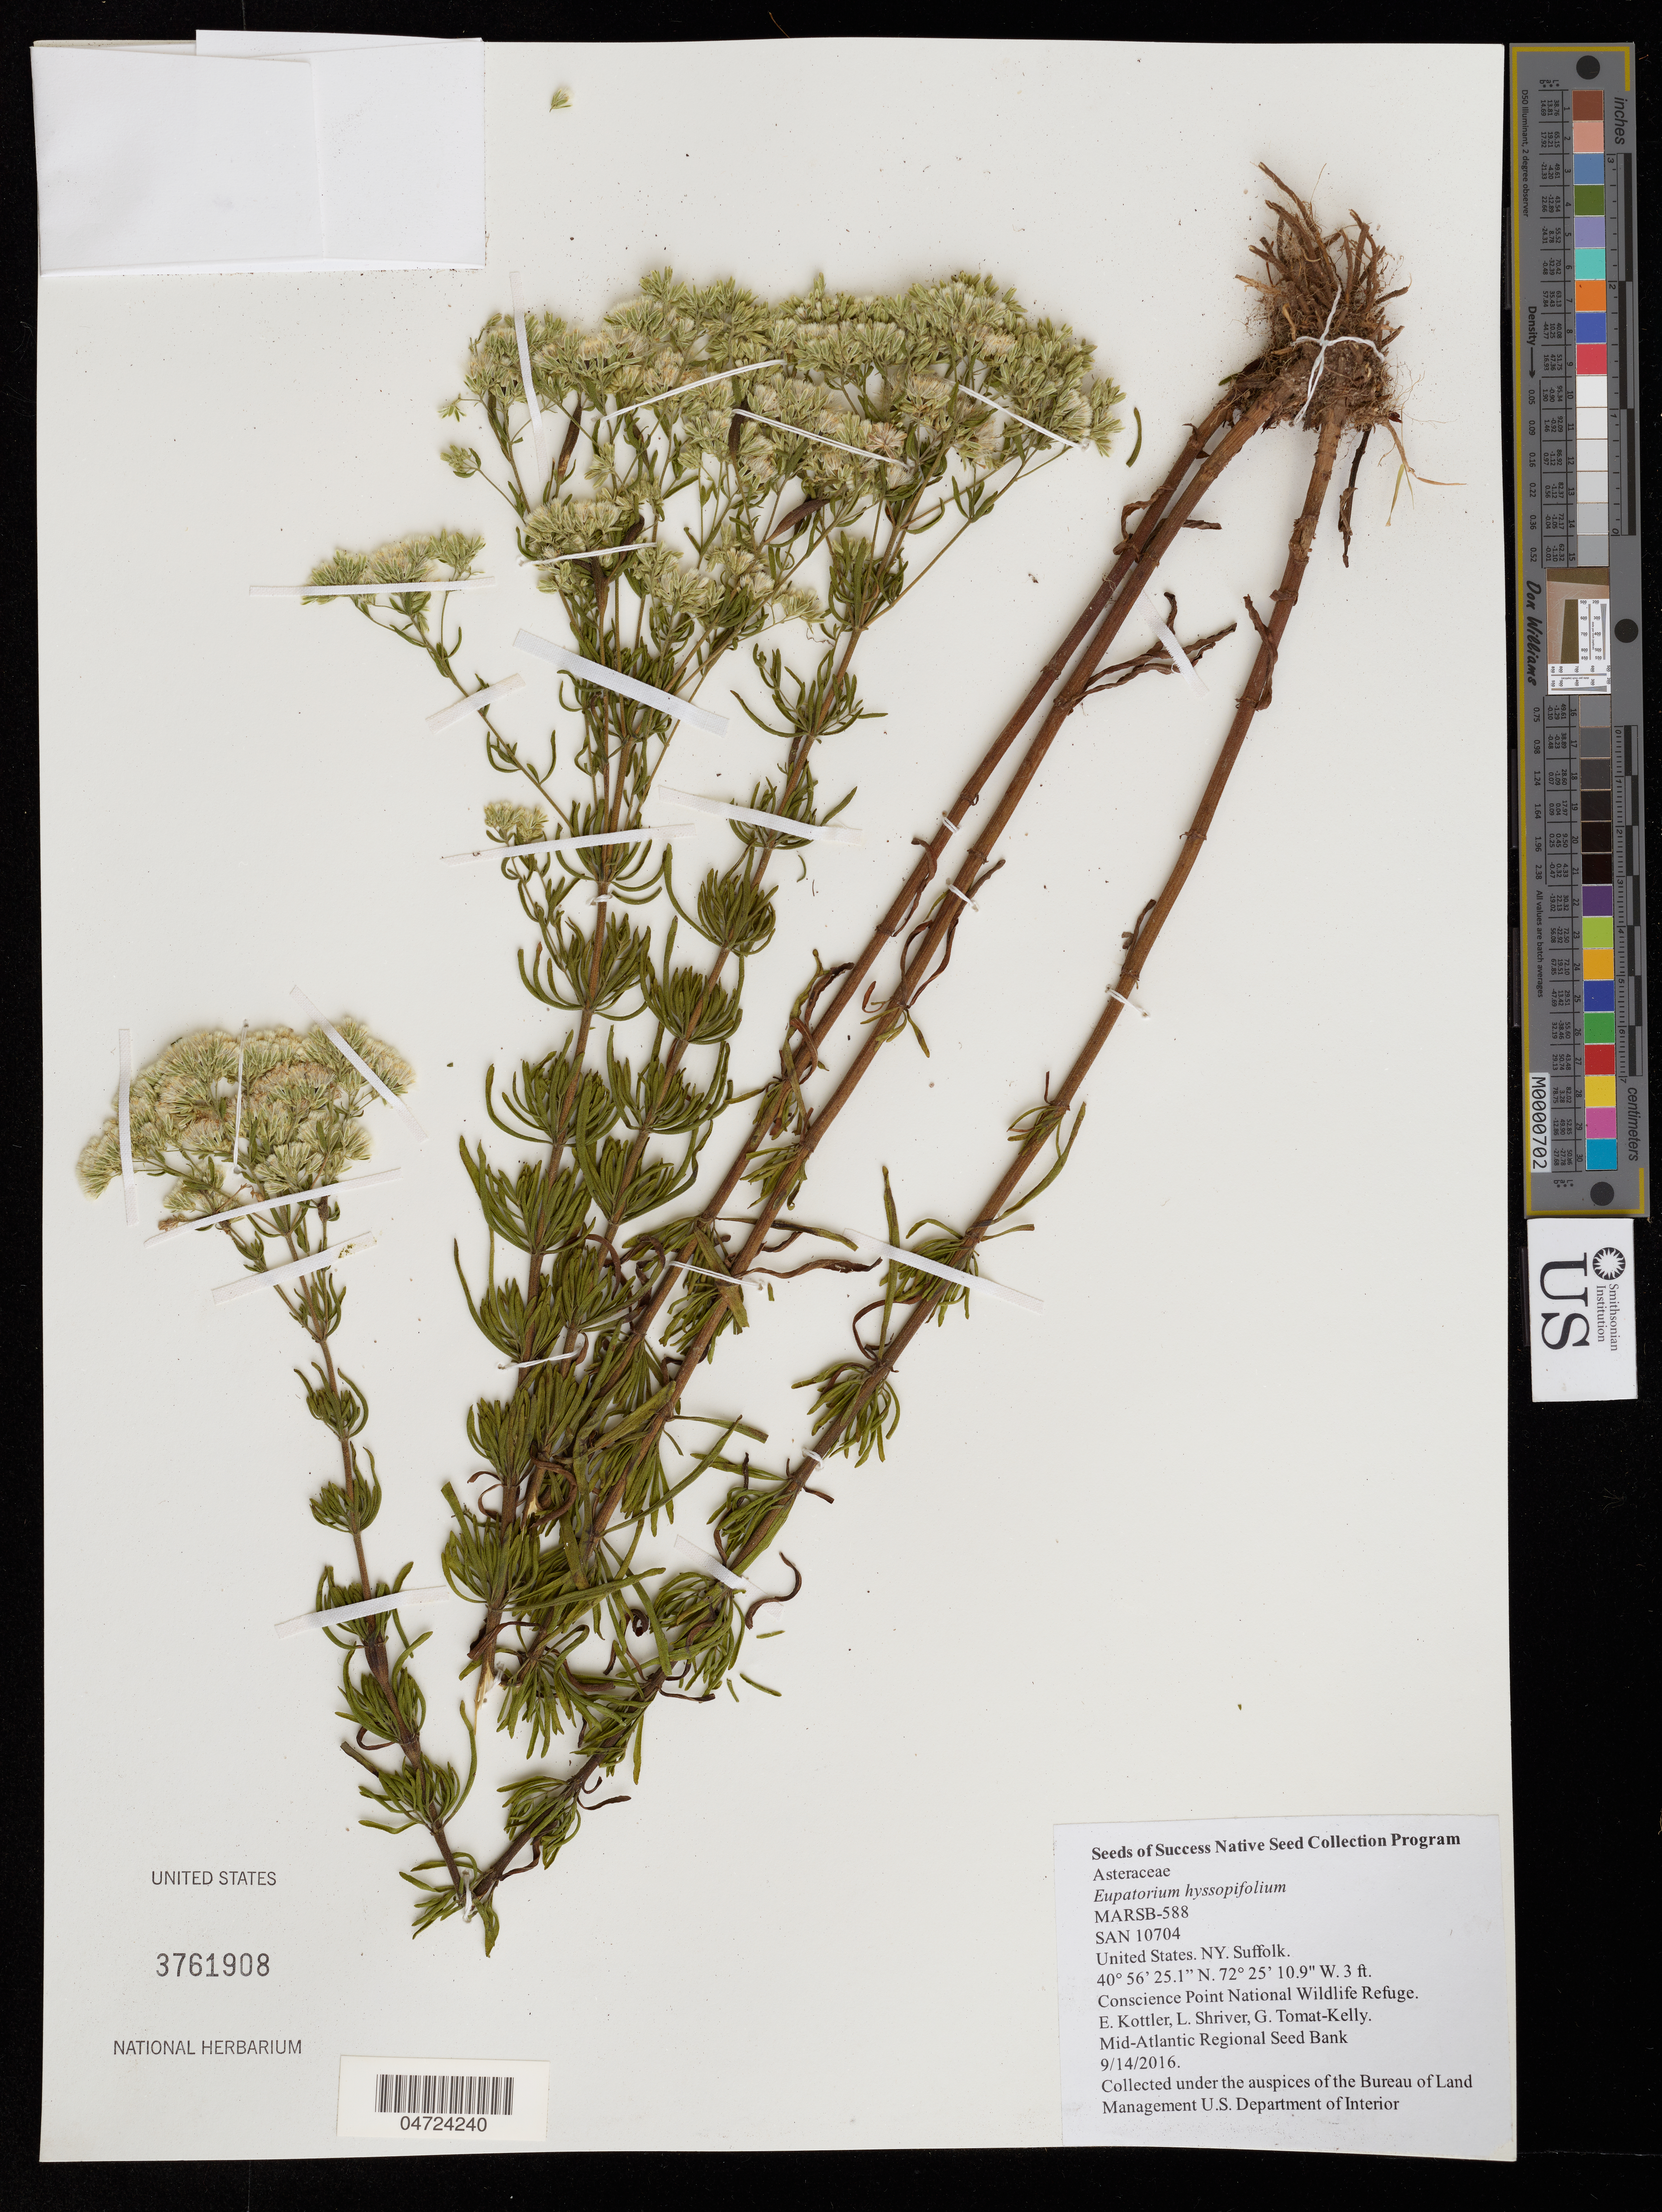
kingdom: Plantae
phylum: Tracheophyta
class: Magnoliopsida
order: Asterales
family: Asteraceae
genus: Eupatorium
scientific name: Eupatorium hyssopifolium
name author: L.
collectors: E. Kottler, L. Shriver & G. Tomat-Kelly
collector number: MARSB-588/SAN10704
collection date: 2016-09-14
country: United States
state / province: New York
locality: Suffolk. Conscience Point National Wildlife Refuge.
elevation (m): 1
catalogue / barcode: US 3761908